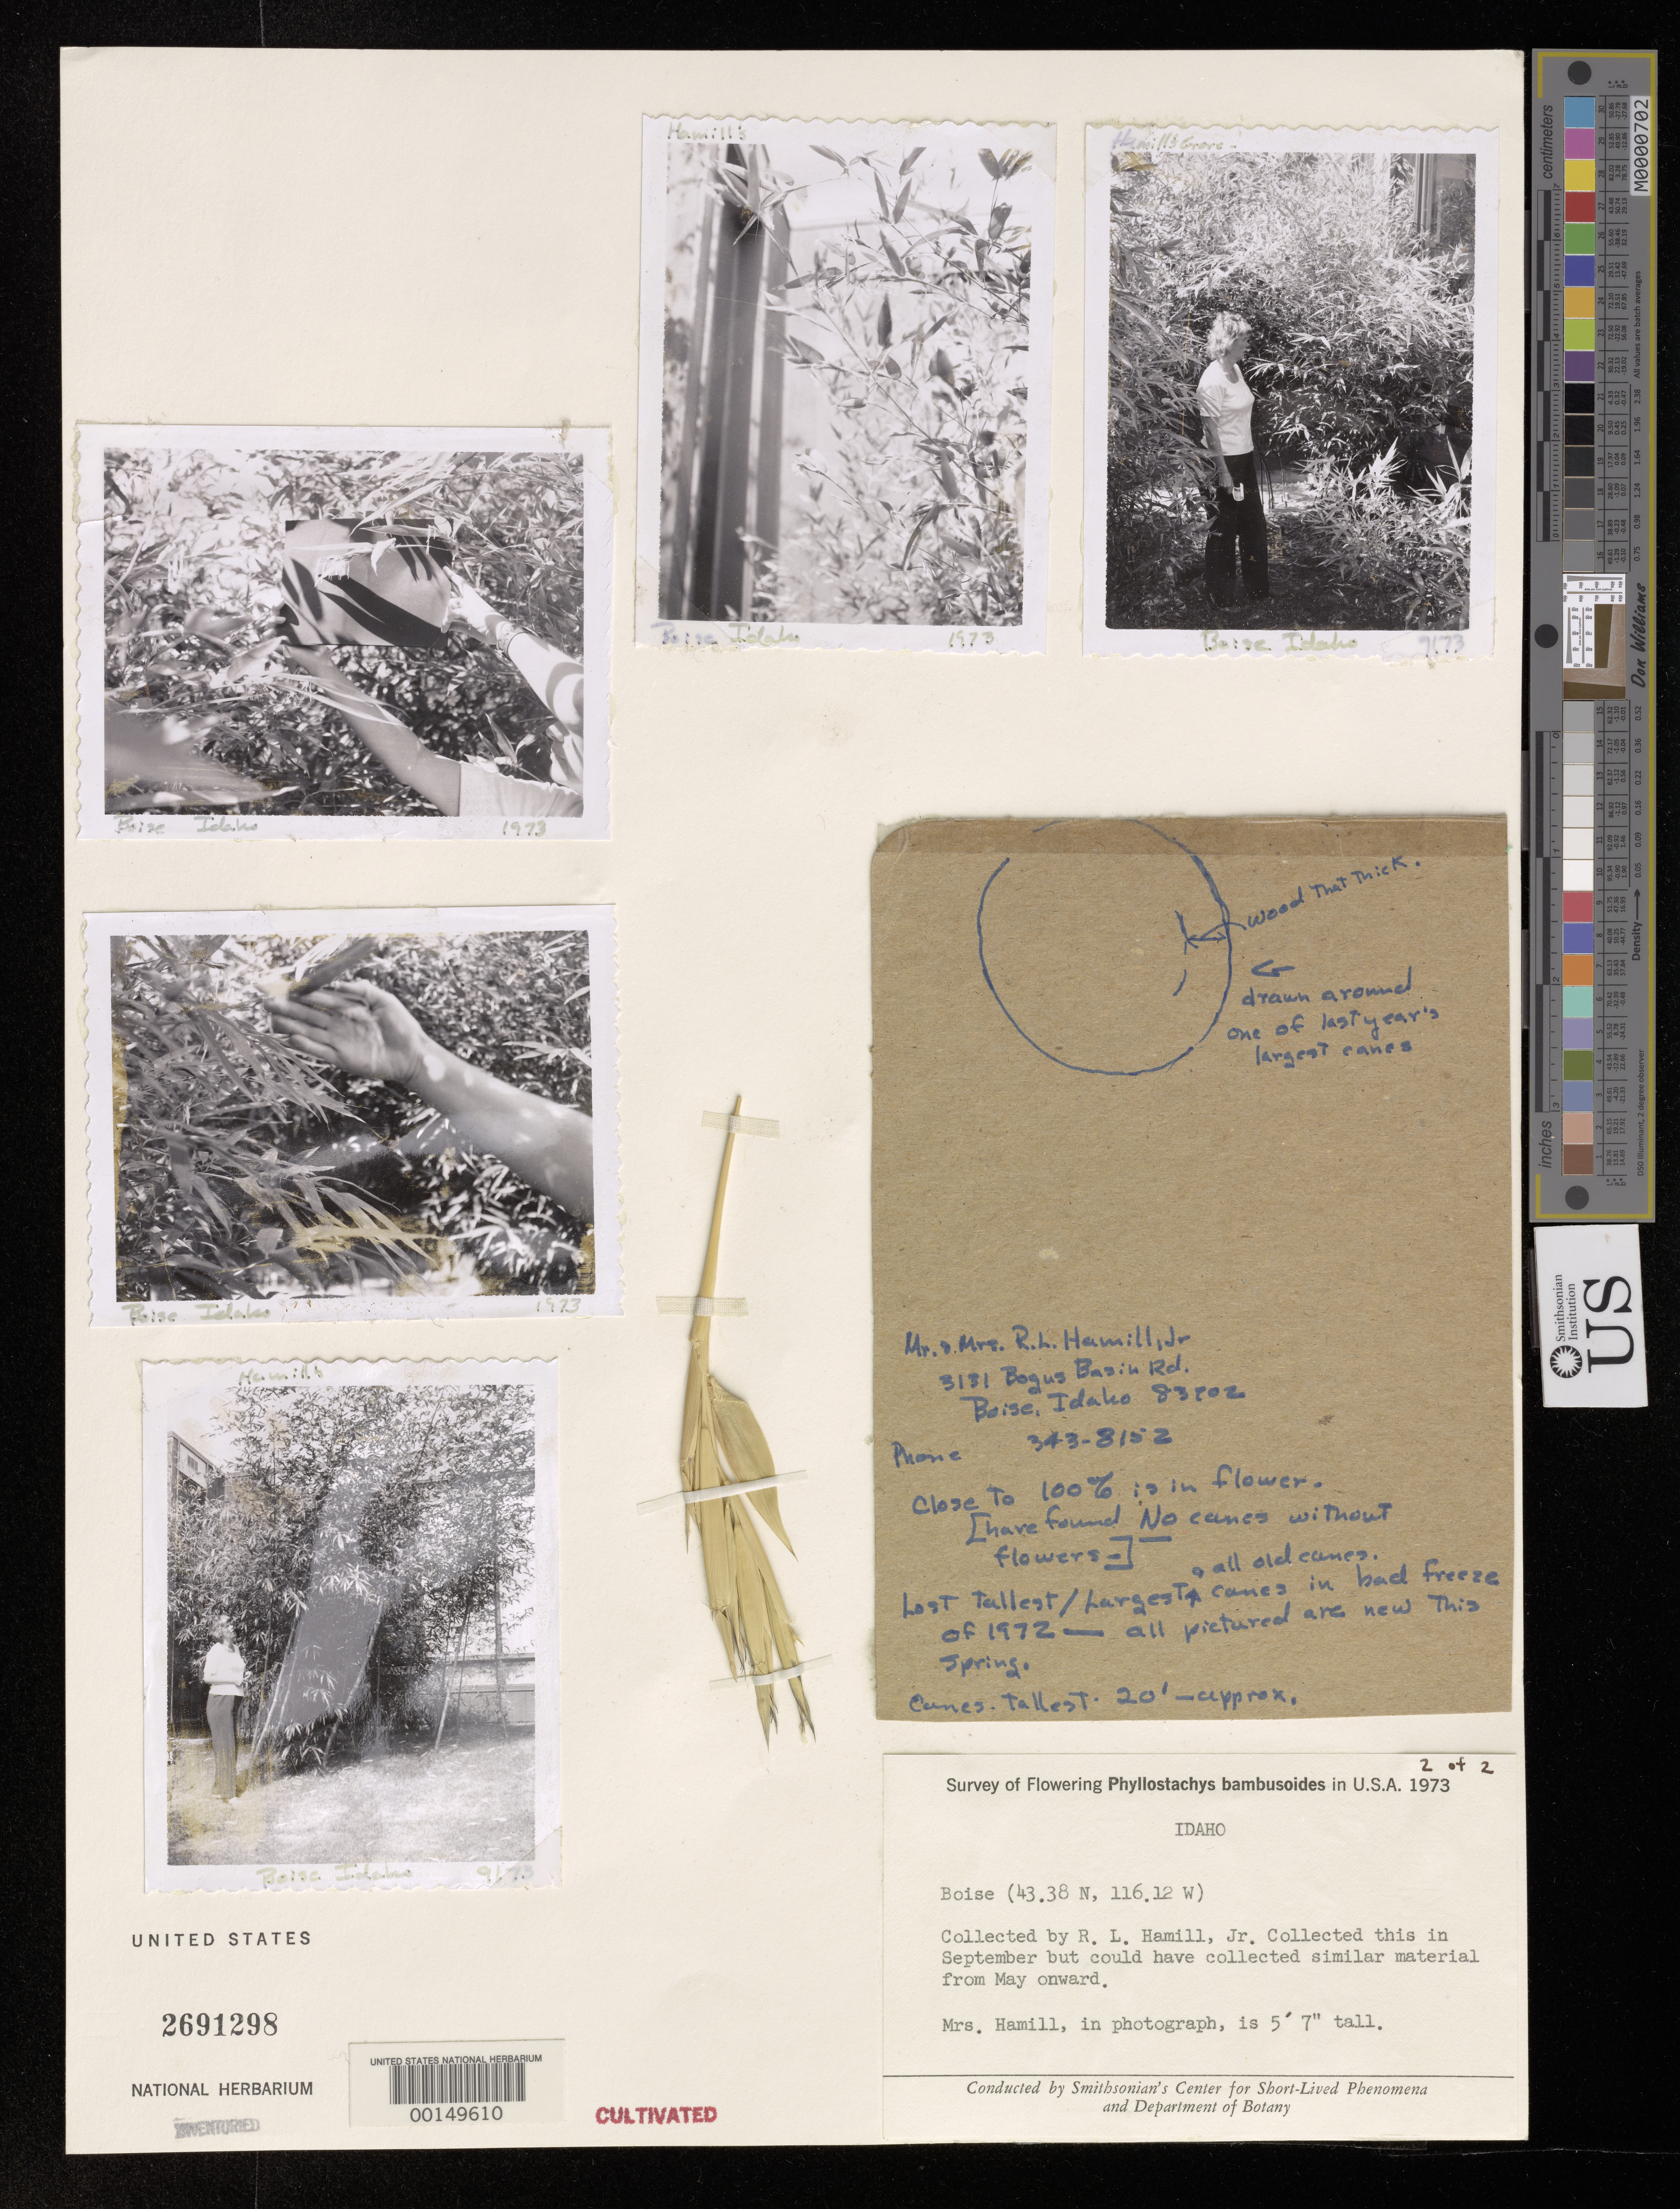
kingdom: Plantae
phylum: Tracheophyta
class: Liliopsida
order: Poales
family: Poaceae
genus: Phyllostachys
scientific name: Phyllostachys bambusoides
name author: Siebold & Zucc.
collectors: R. Hamill Jr.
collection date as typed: Sep 1973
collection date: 1973-09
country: United States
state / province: Idaho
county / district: Ada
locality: Boise, 3181 Bogus Basin Rd.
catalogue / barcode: US 2691298